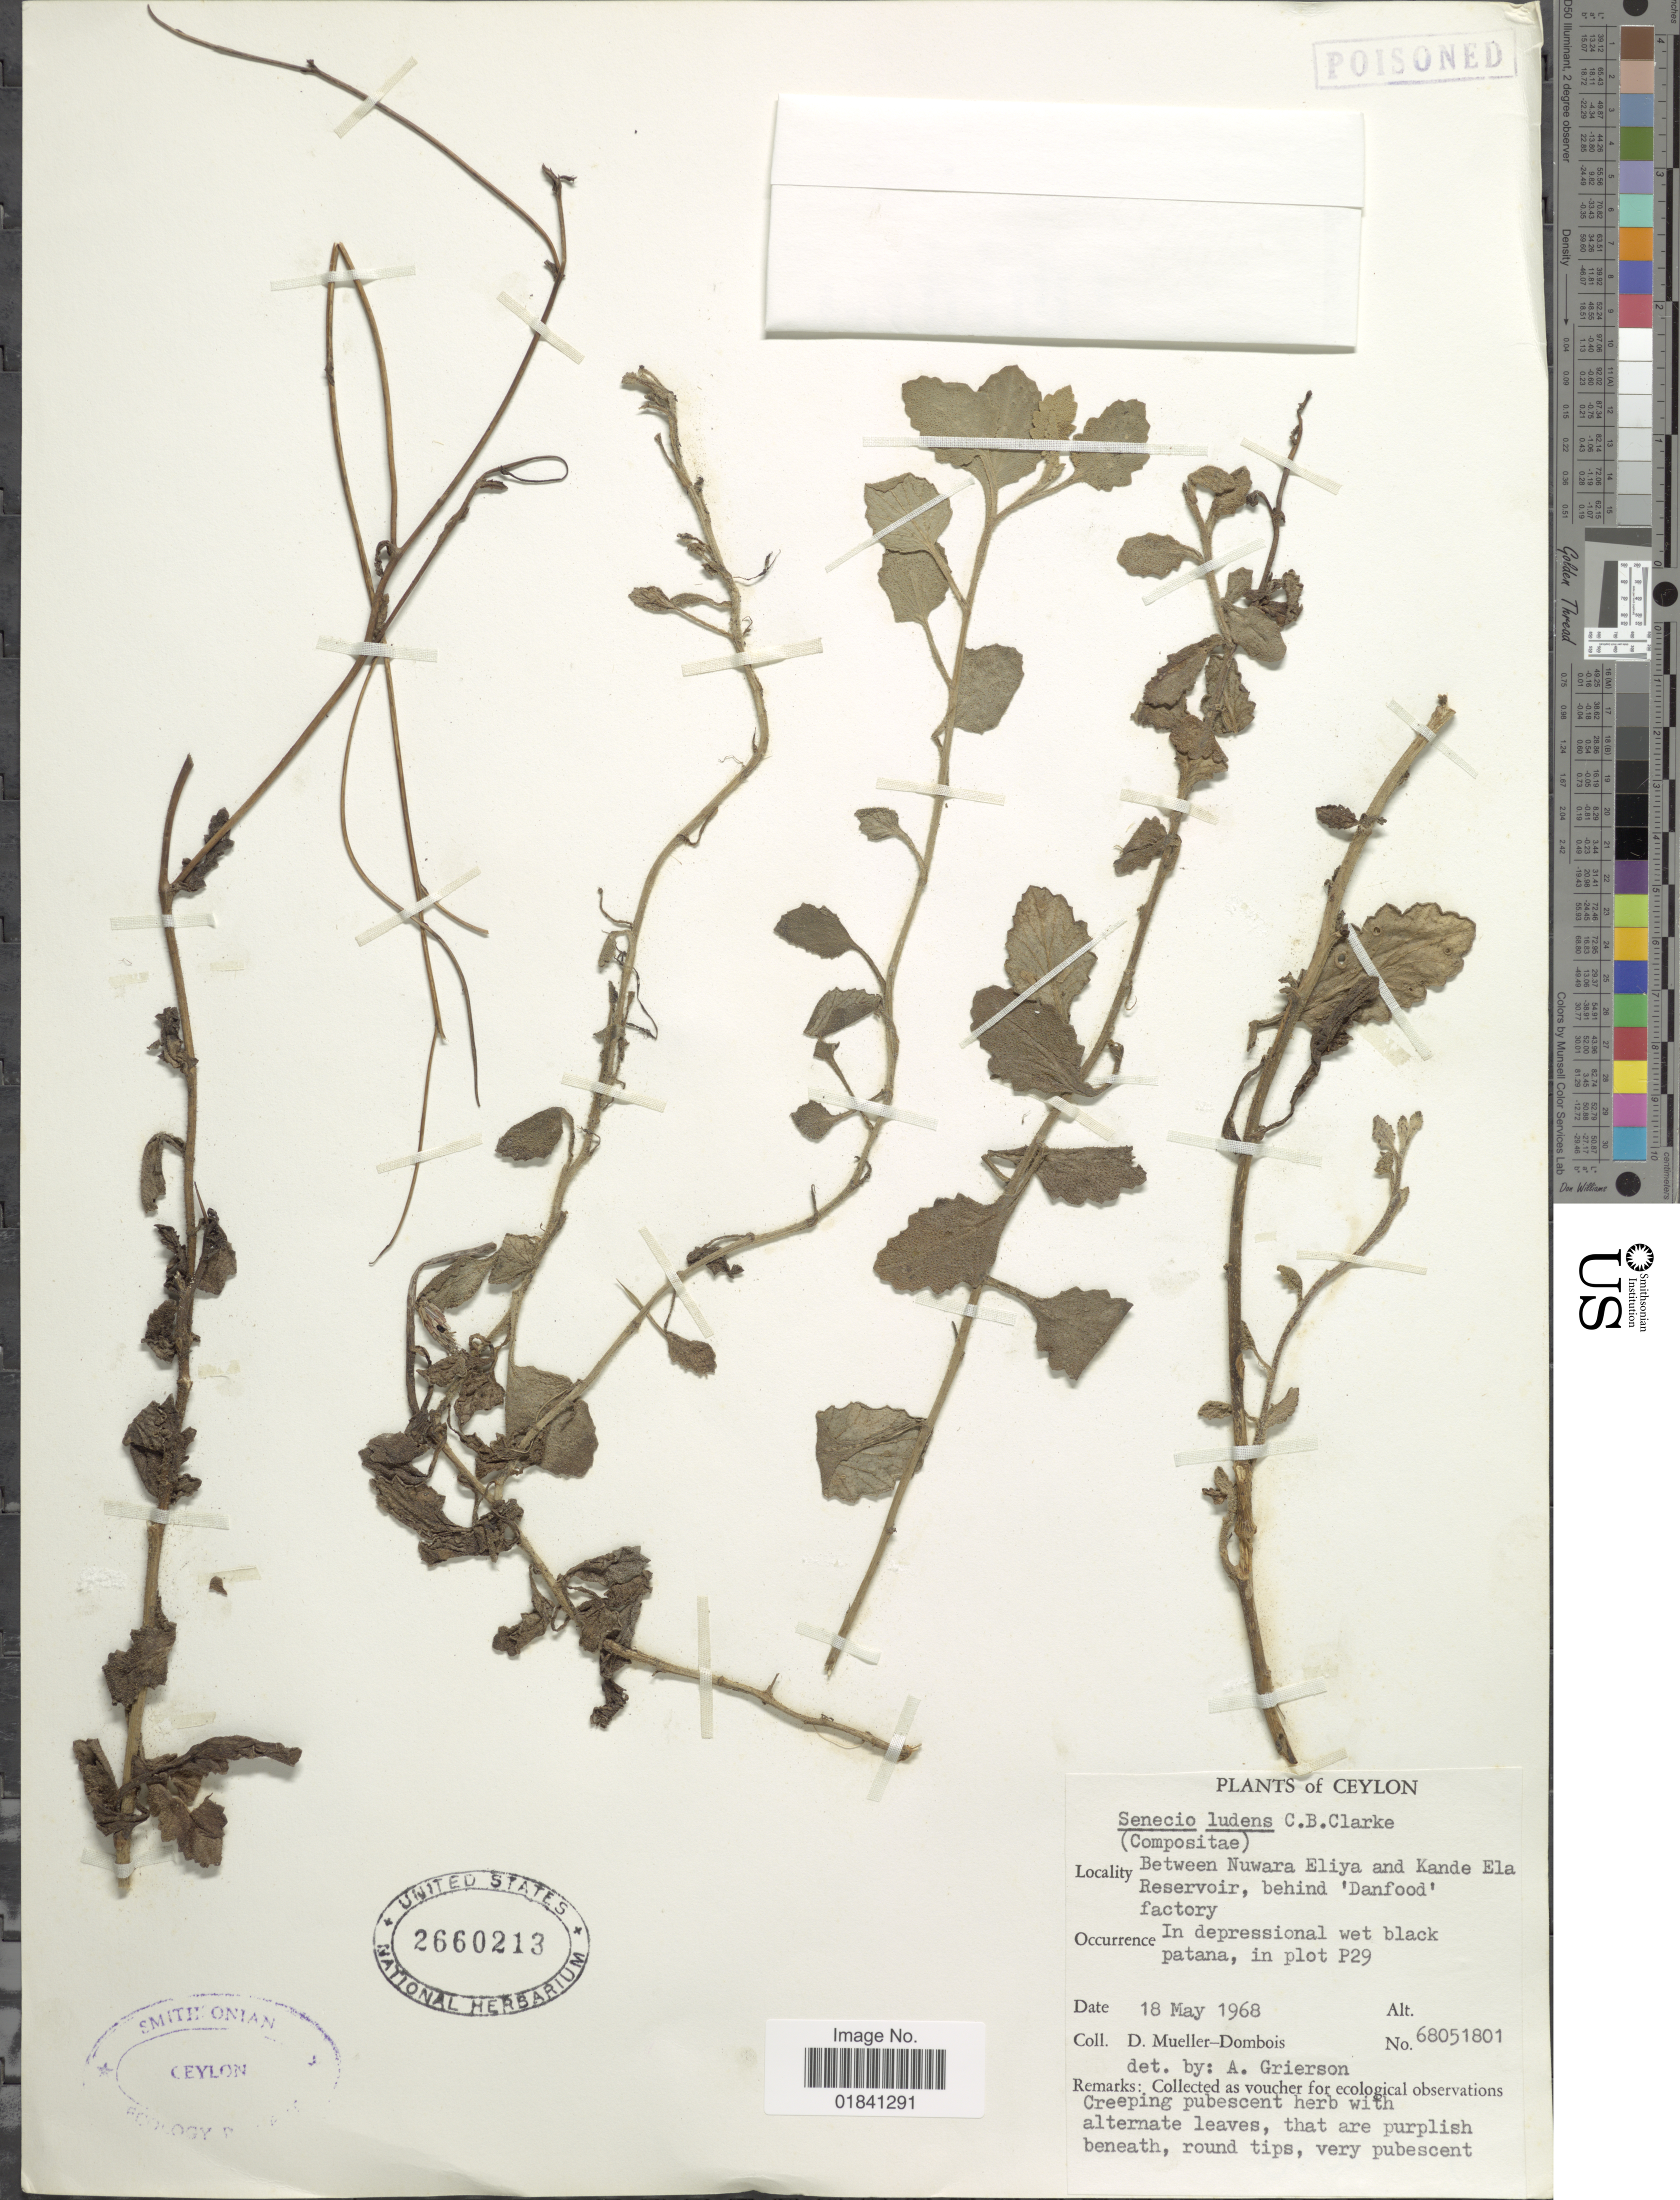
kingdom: Plantae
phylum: Tracheophyta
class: Magnoliopsida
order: Asterales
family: Asteraceae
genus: Senecio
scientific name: Senecio ludens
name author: Clarke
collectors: D. Mueller-Dombois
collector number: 68051801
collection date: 1968-05-18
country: Sri Lanka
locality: Ceylon, Between Nuwara Eliya and Kande Ela Reservior, behind 'Danfood' factory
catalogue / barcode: US 2660213